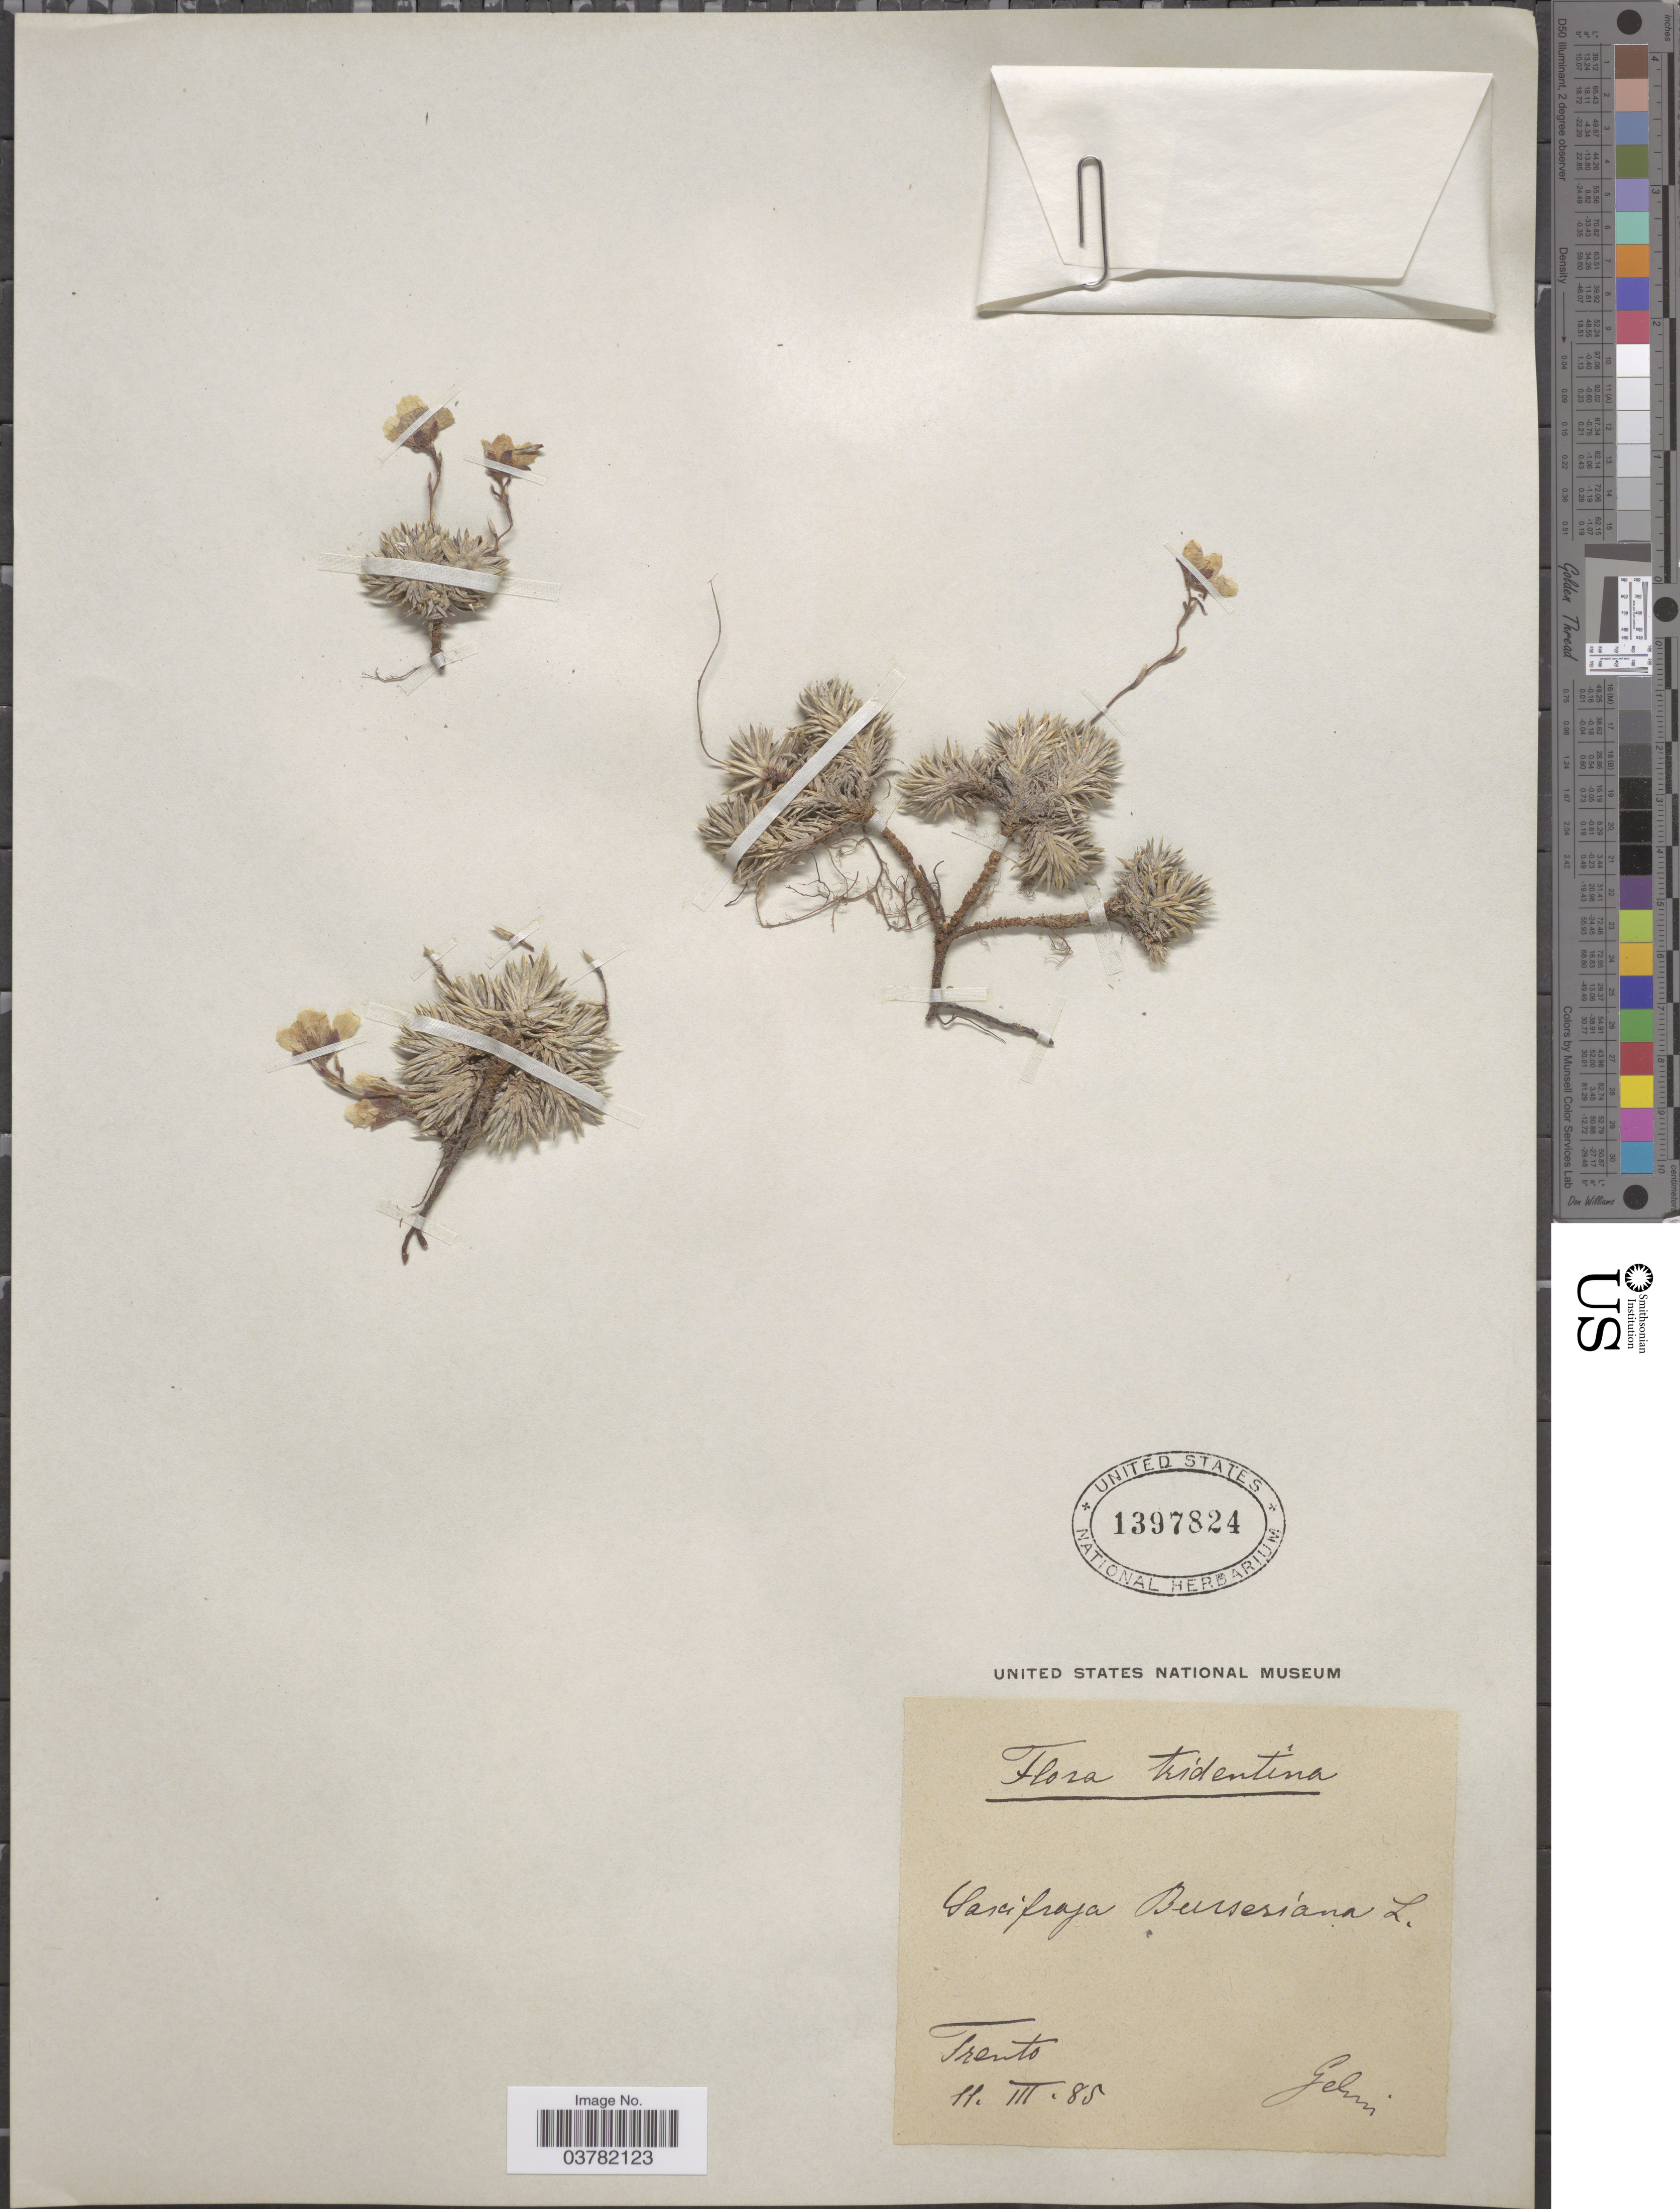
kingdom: Plantae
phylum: Tracheophyta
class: Magnoliopsida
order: Saxifragales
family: Saxifragaceae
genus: Saxifraga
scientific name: Saxifraga burseriana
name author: L.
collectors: -. Gelmi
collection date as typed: Transcribed d/m/y: 11/3/85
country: Italy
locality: Tridentina. Trento.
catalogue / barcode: US 1397824